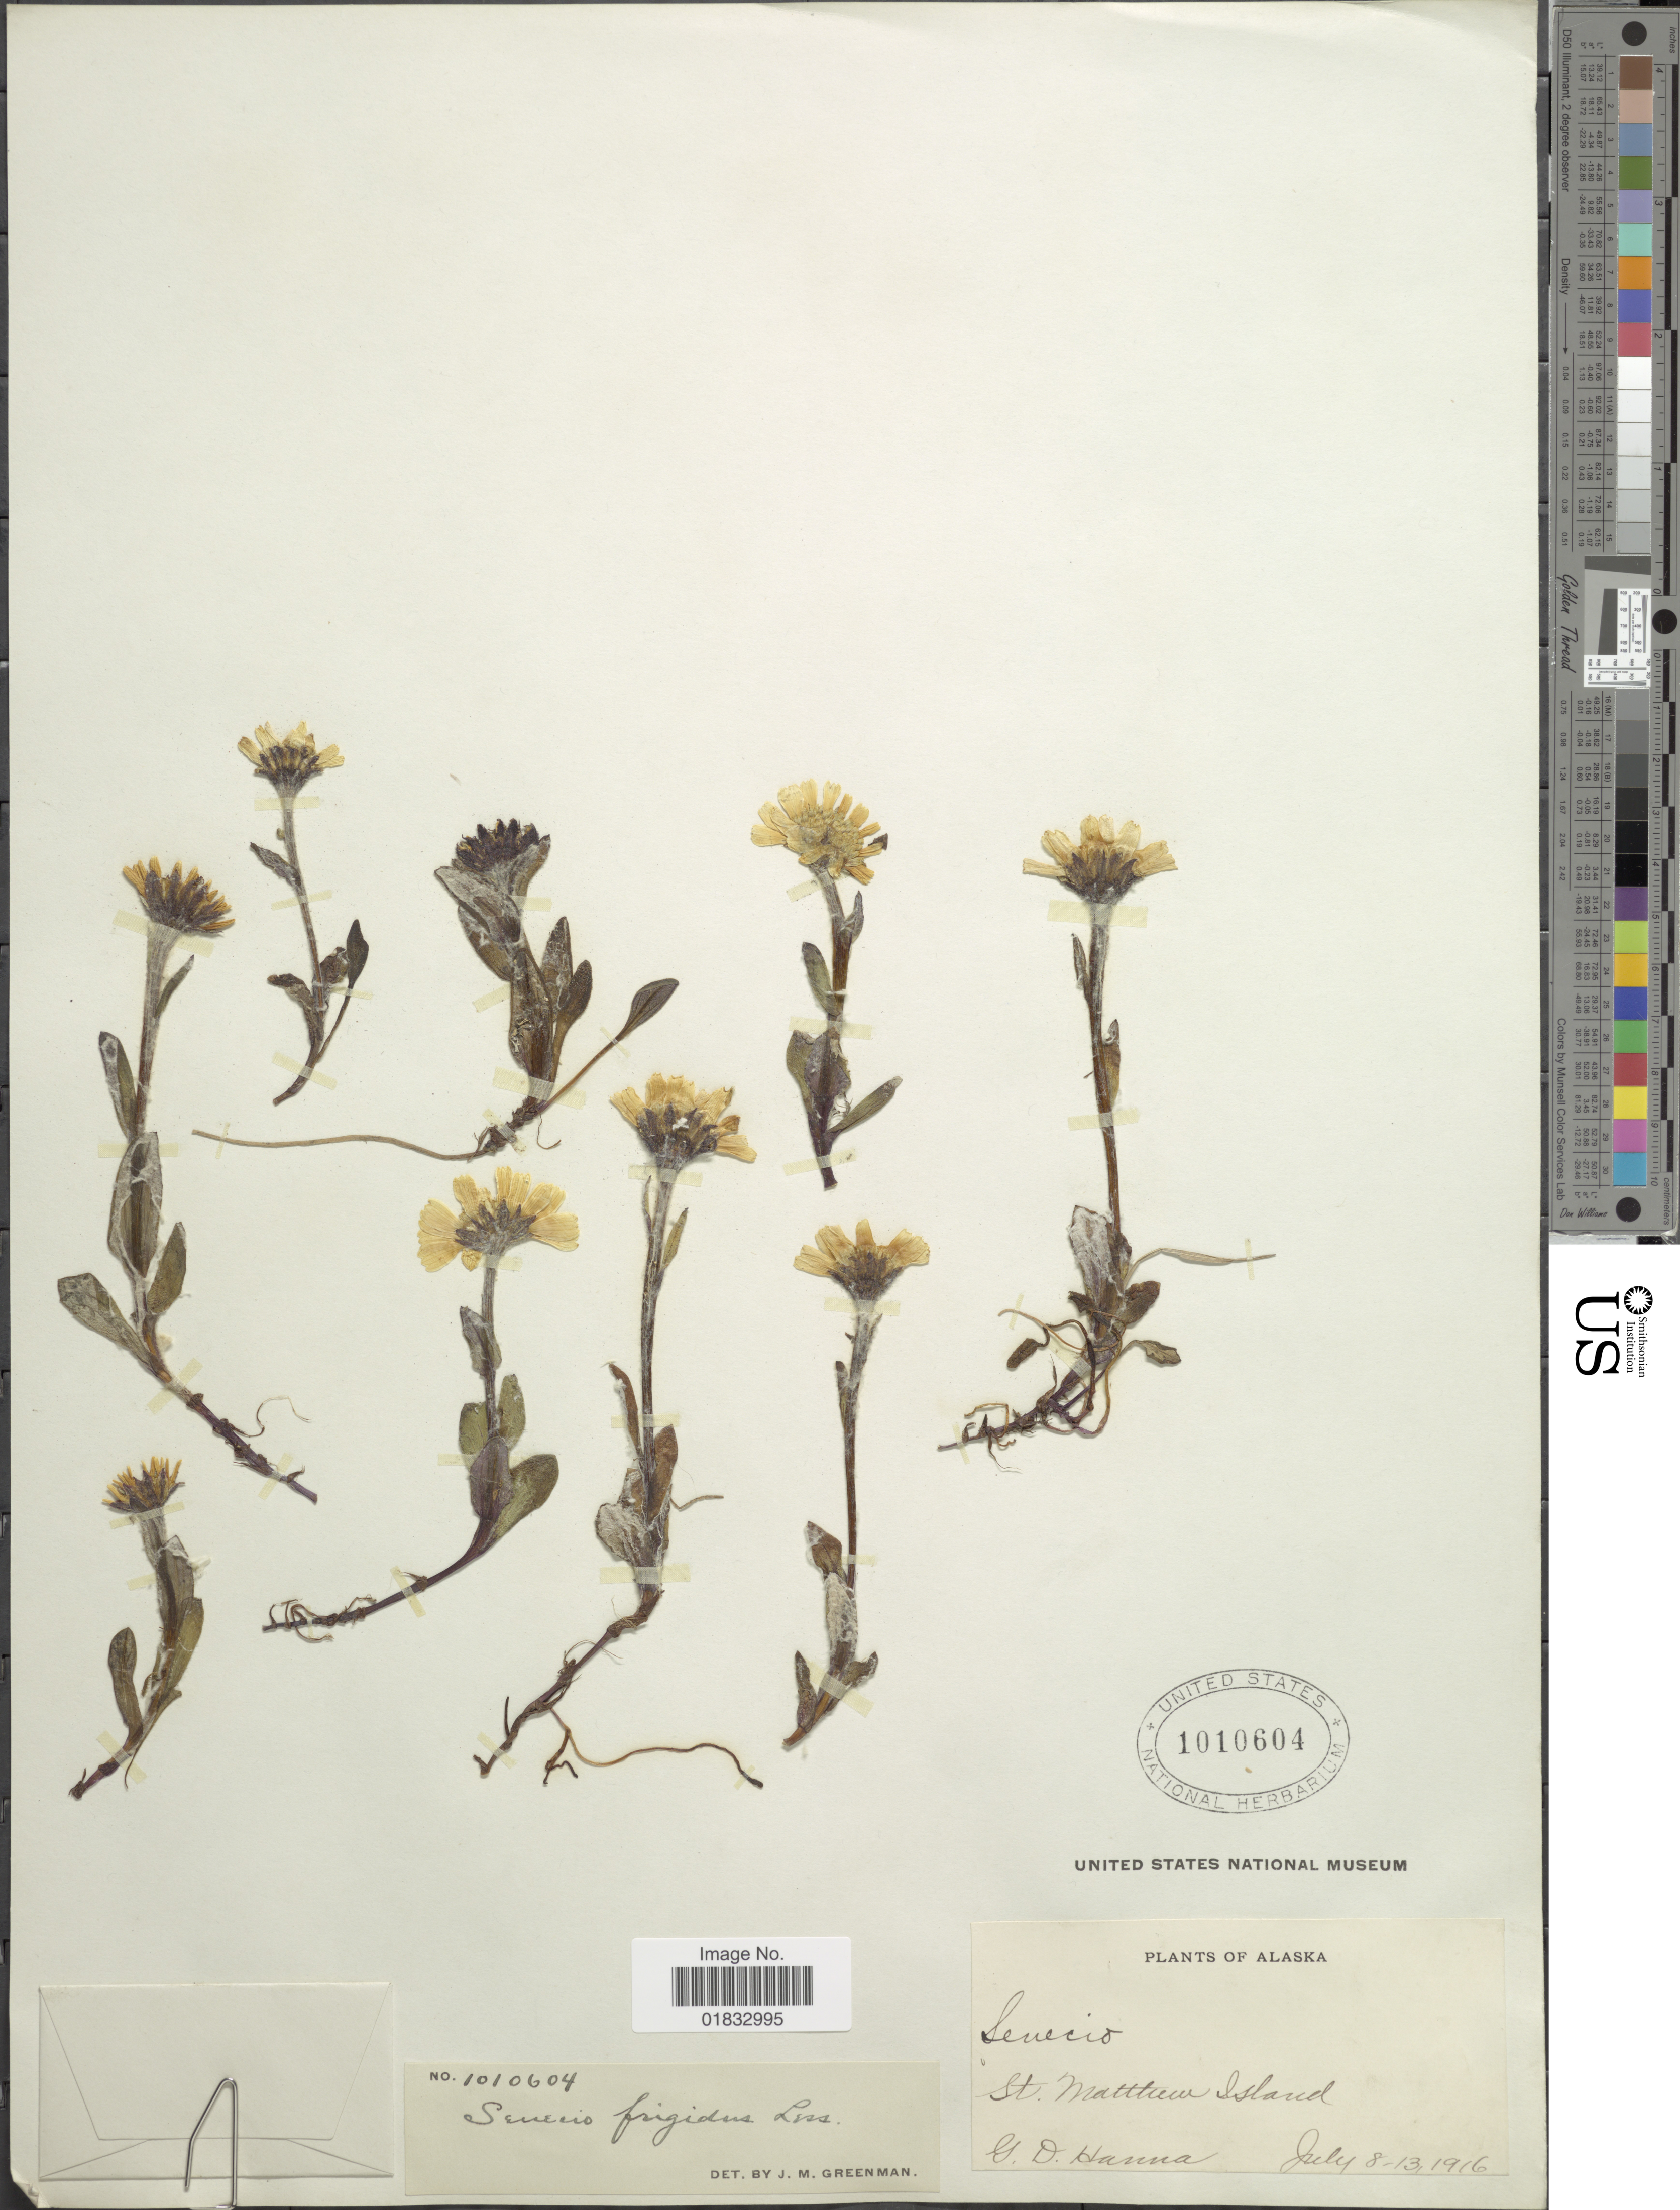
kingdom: Plantae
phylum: Tracheophyta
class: Magnoliopsida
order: Asterales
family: Asteraceae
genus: Tephroseris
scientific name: Tephroseris frigida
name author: (Richardson) Holub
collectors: G. D. Hanna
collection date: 1916-07-08/1916-07-13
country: United States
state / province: Alaska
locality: St. Matthew Island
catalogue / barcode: US 1010604